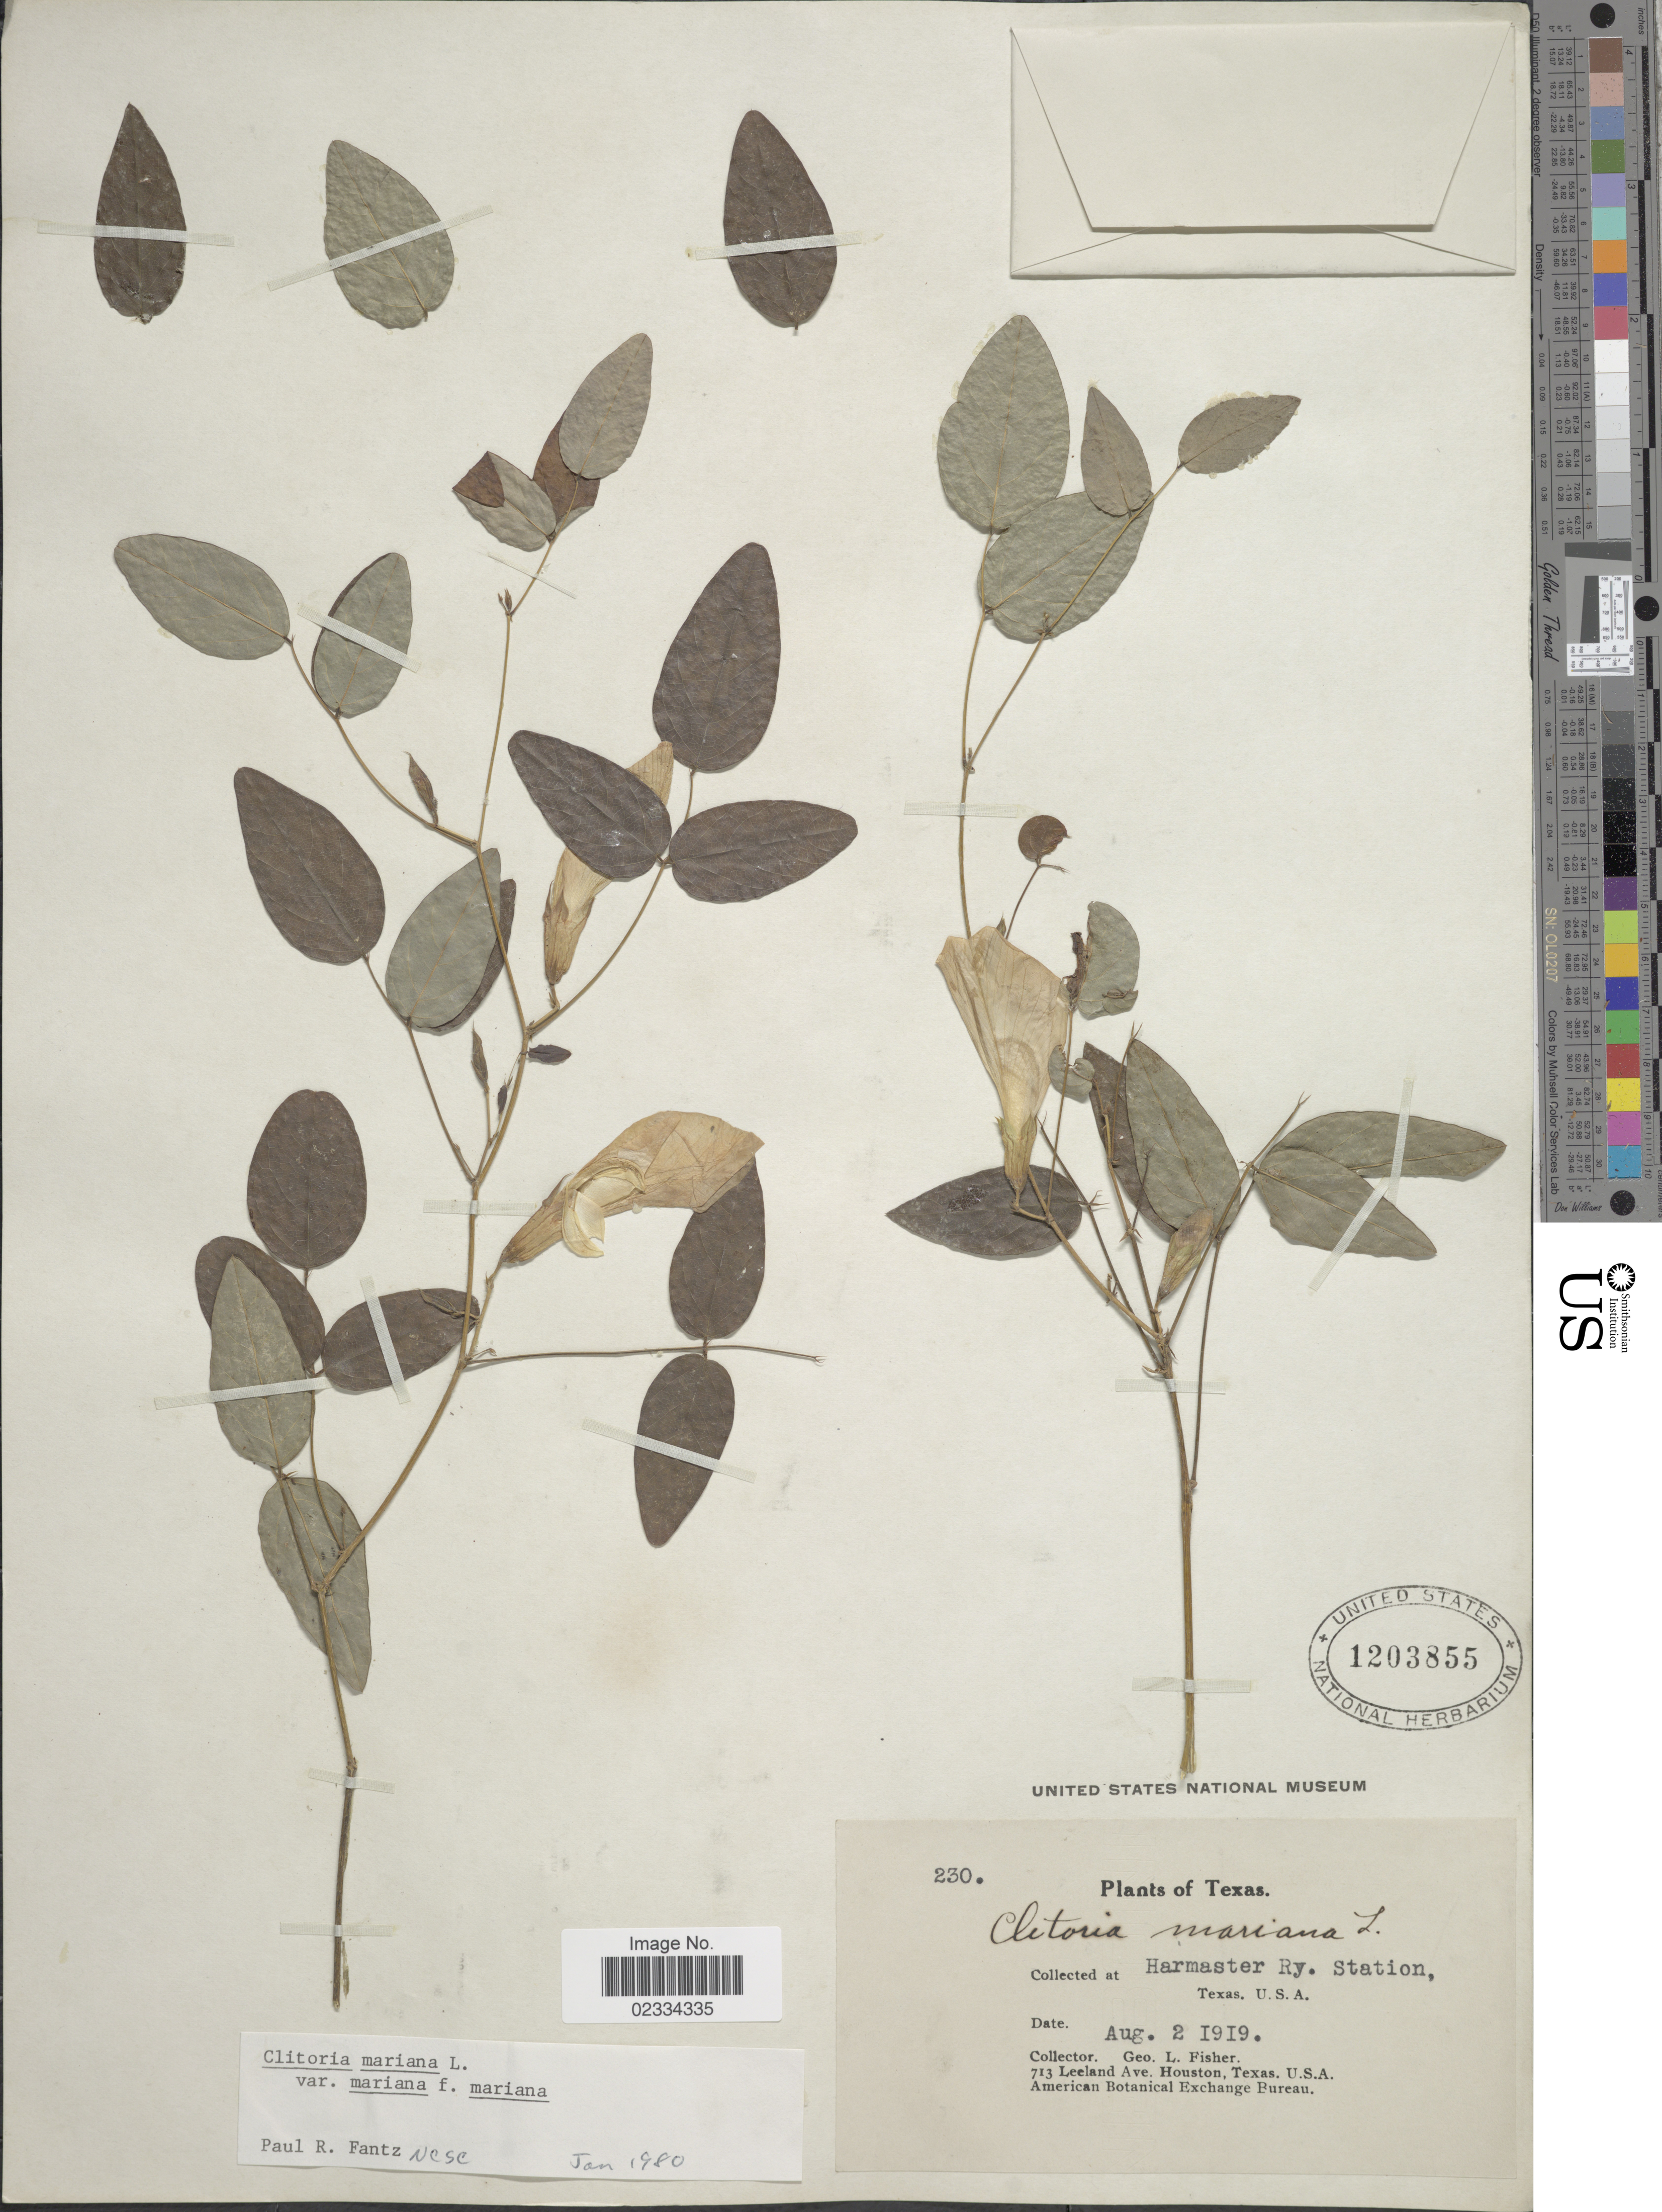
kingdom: Plantae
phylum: Tracheophyta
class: Magnoliopsida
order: Fabales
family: Fabaceae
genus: Clitoria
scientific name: Clitoria mariana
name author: L.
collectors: G. L. Fisher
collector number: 230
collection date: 1919-08-02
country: United States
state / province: Texas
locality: Harmaster Ry. Station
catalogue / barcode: US 1203855